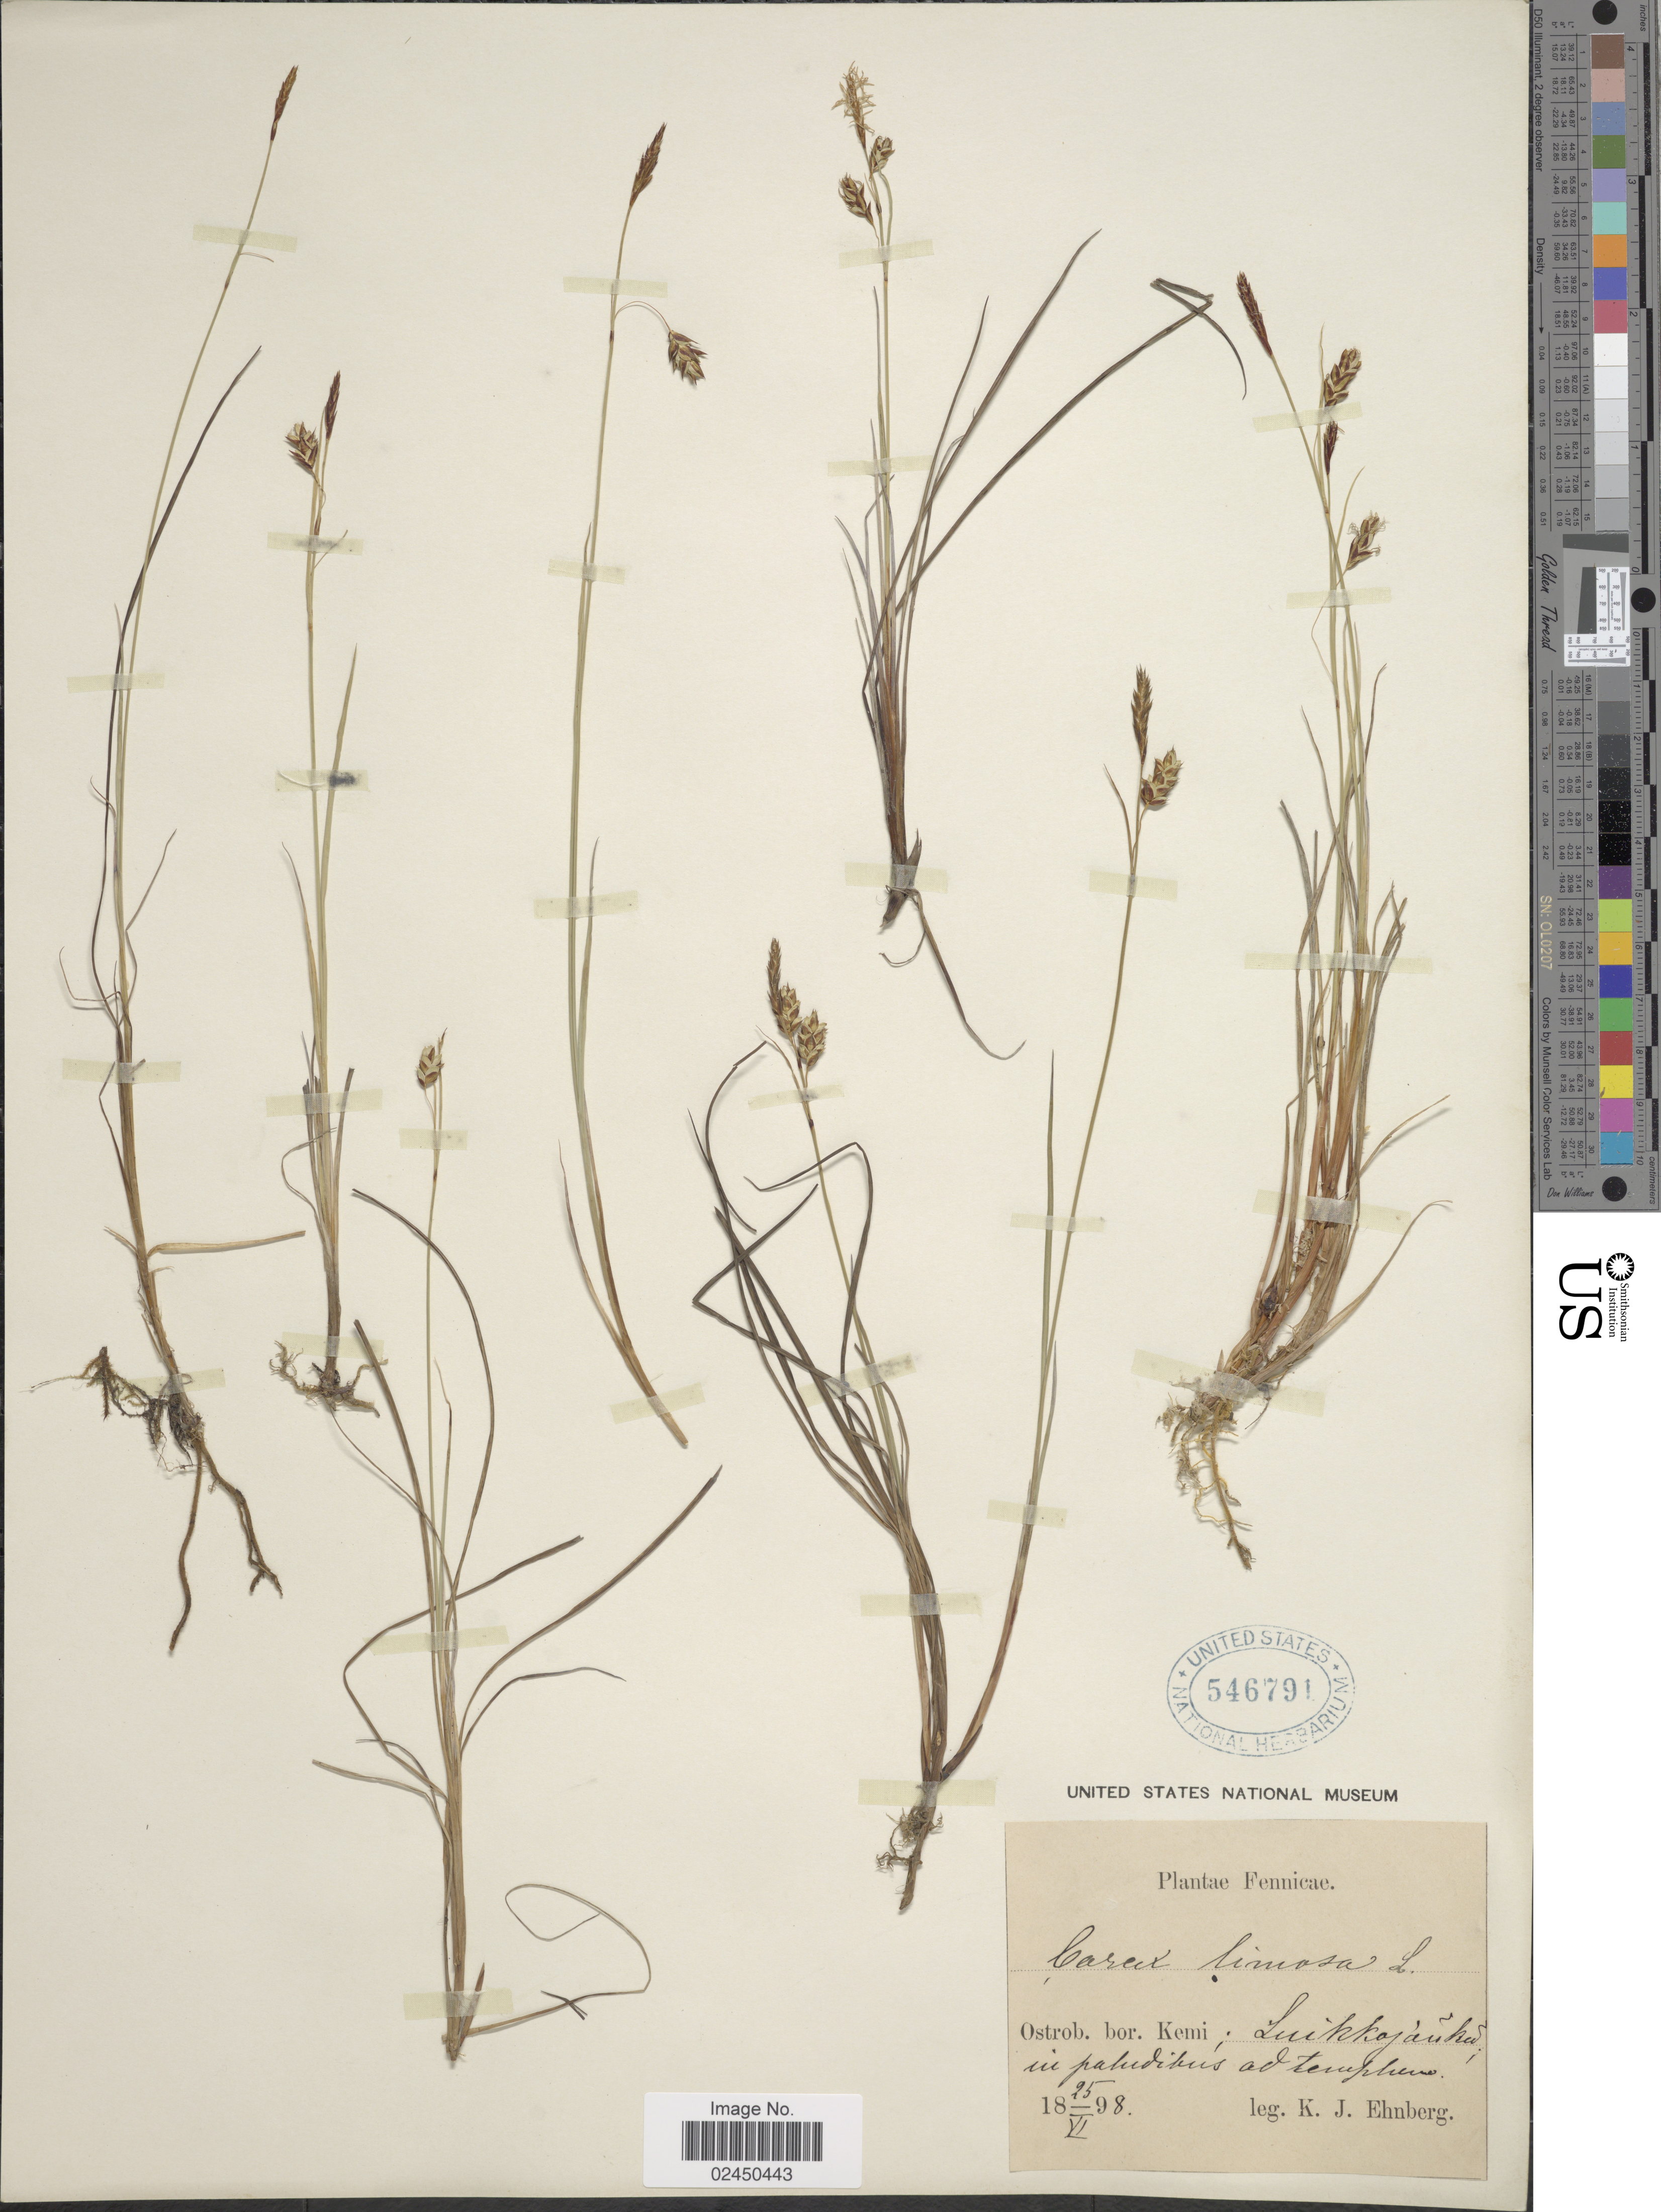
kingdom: Plantae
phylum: Tracheophyta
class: Liliopsida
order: Poales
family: Cyperaceae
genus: Carex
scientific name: Carex limosa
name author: L.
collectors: K. Ehnberg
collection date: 1898-06-25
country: Finland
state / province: Lappi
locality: Kemi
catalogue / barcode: US 546791